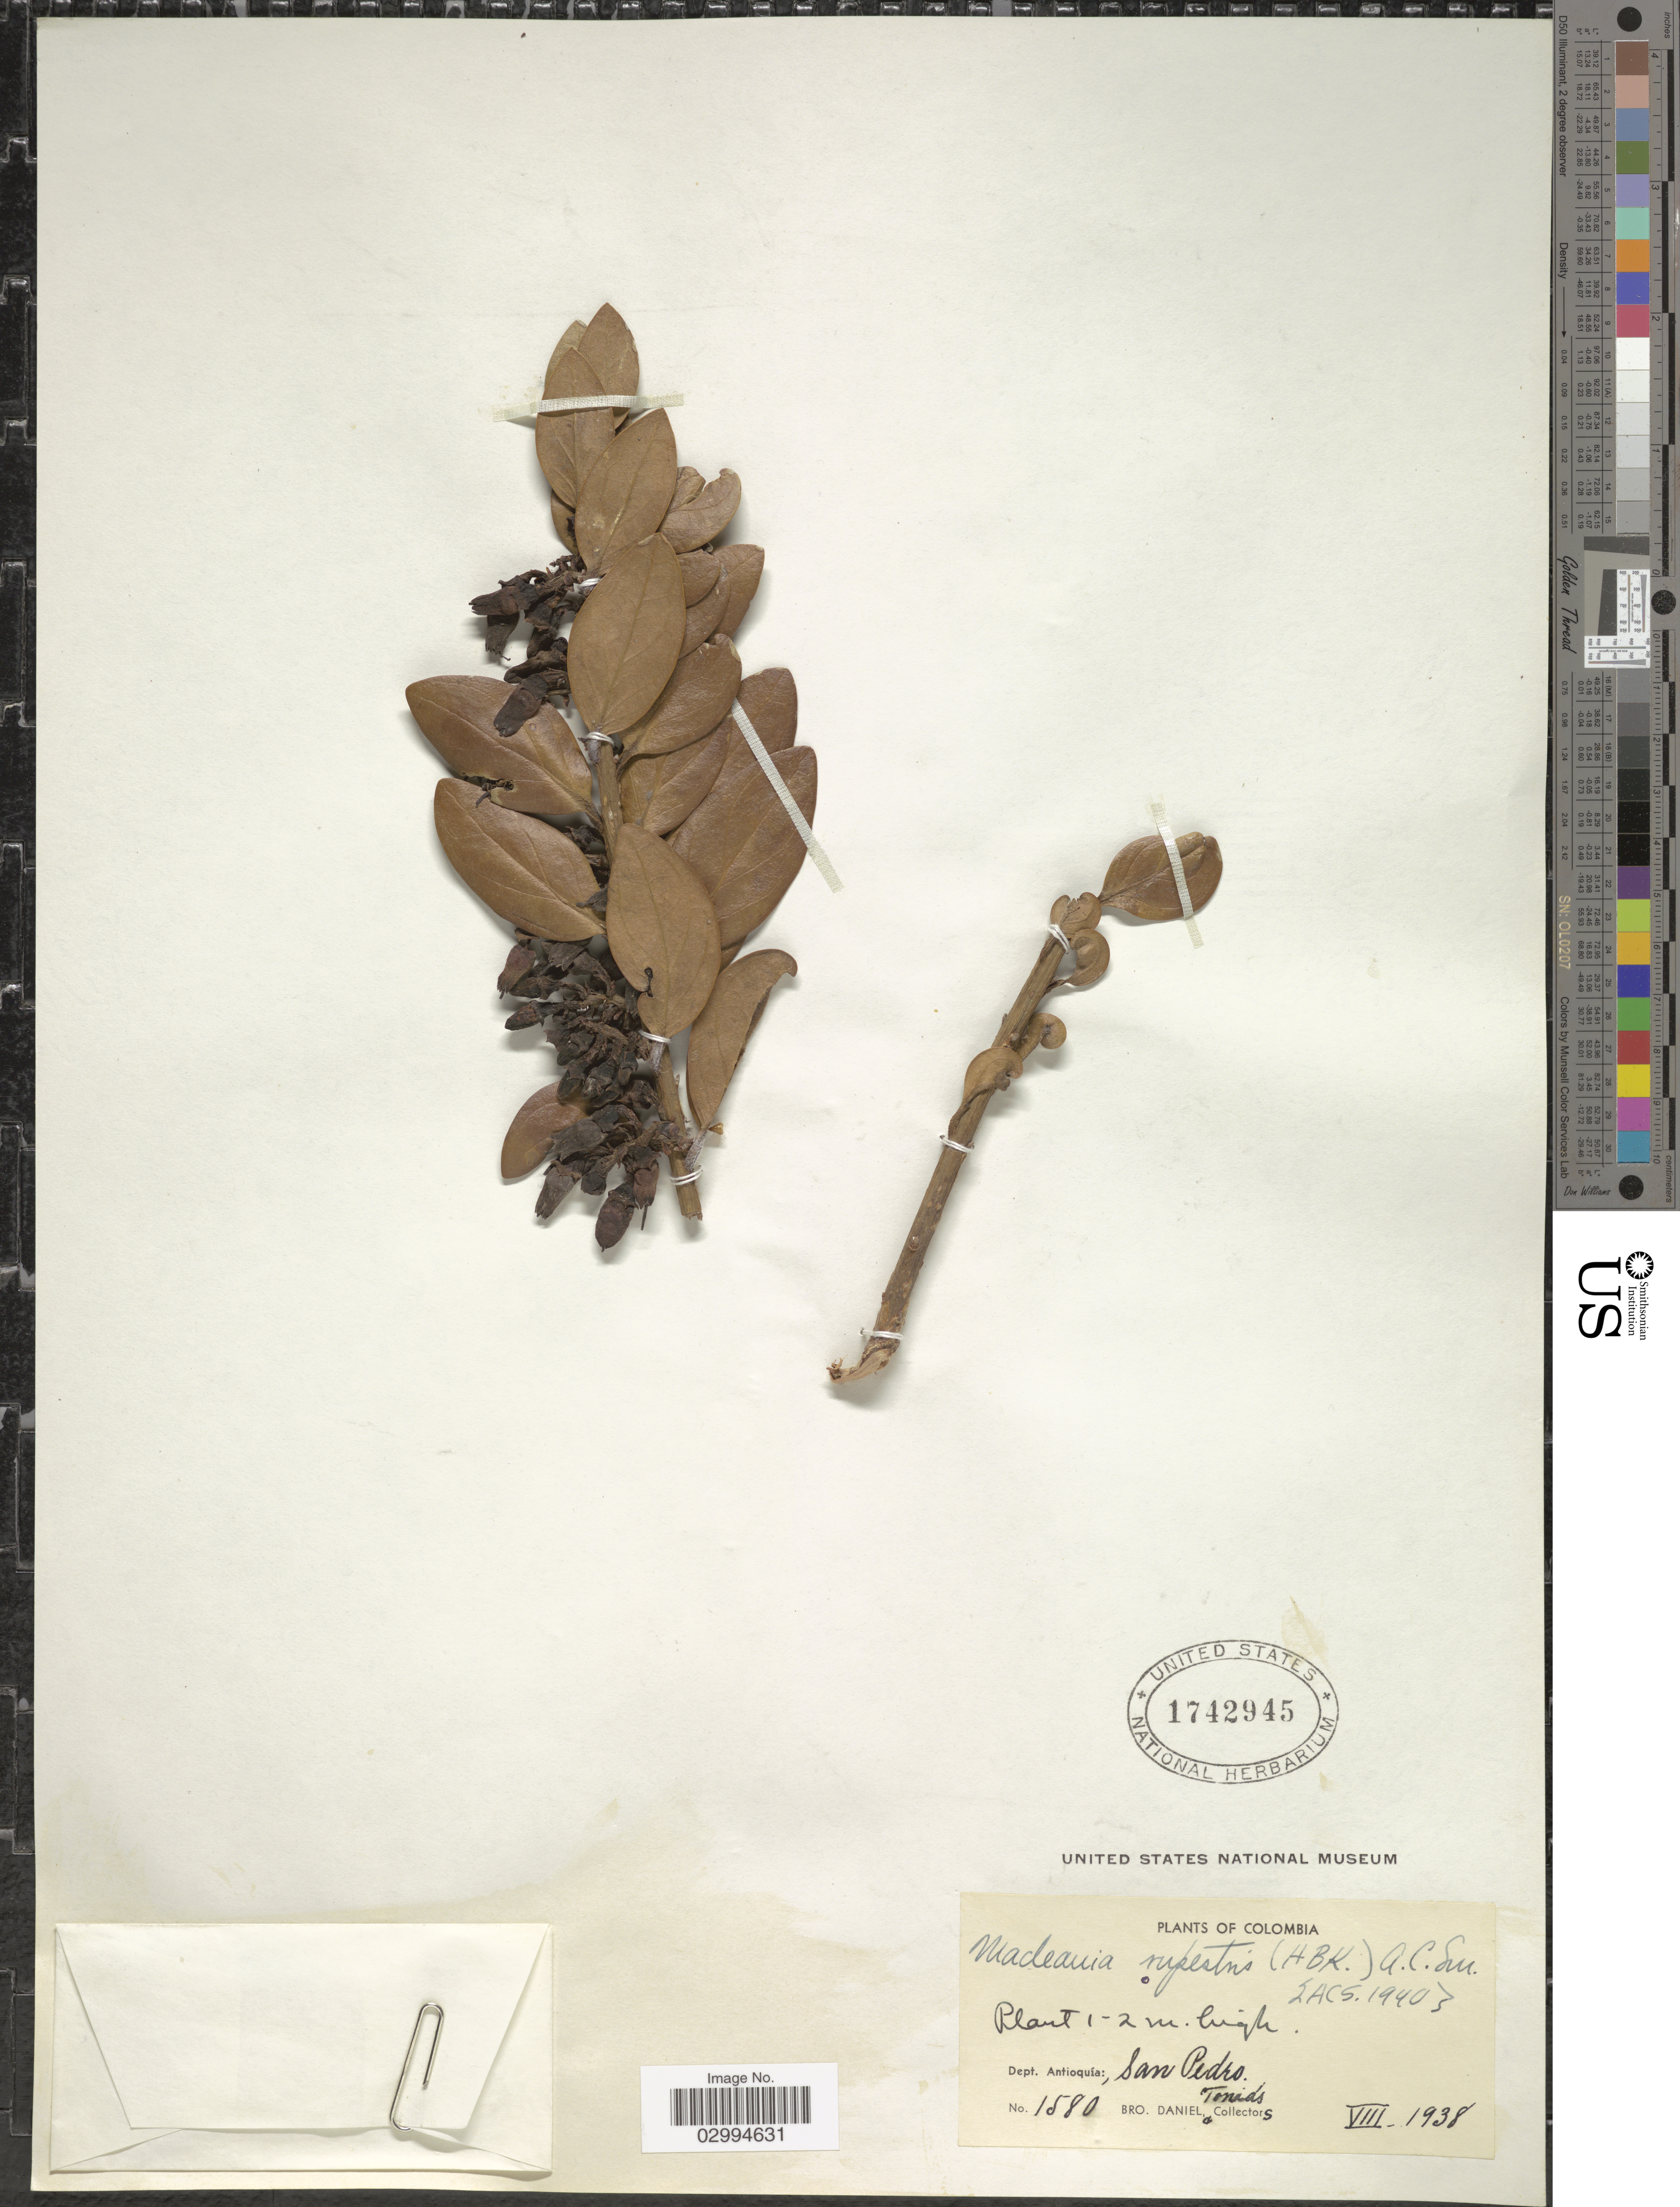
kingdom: Plantae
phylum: Tracheophyta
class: Magnoliopsida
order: Ericales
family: Ericaceae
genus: Macleania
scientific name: Macleania rupestris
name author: (Kunth) A.C. Sm.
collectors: Bro. Daniel & -. Tomas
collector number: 1580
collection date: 1938-08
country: Colombia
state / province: Antioquia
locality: Dept. Antioquía, San Pedro.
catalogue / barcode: US 1742945